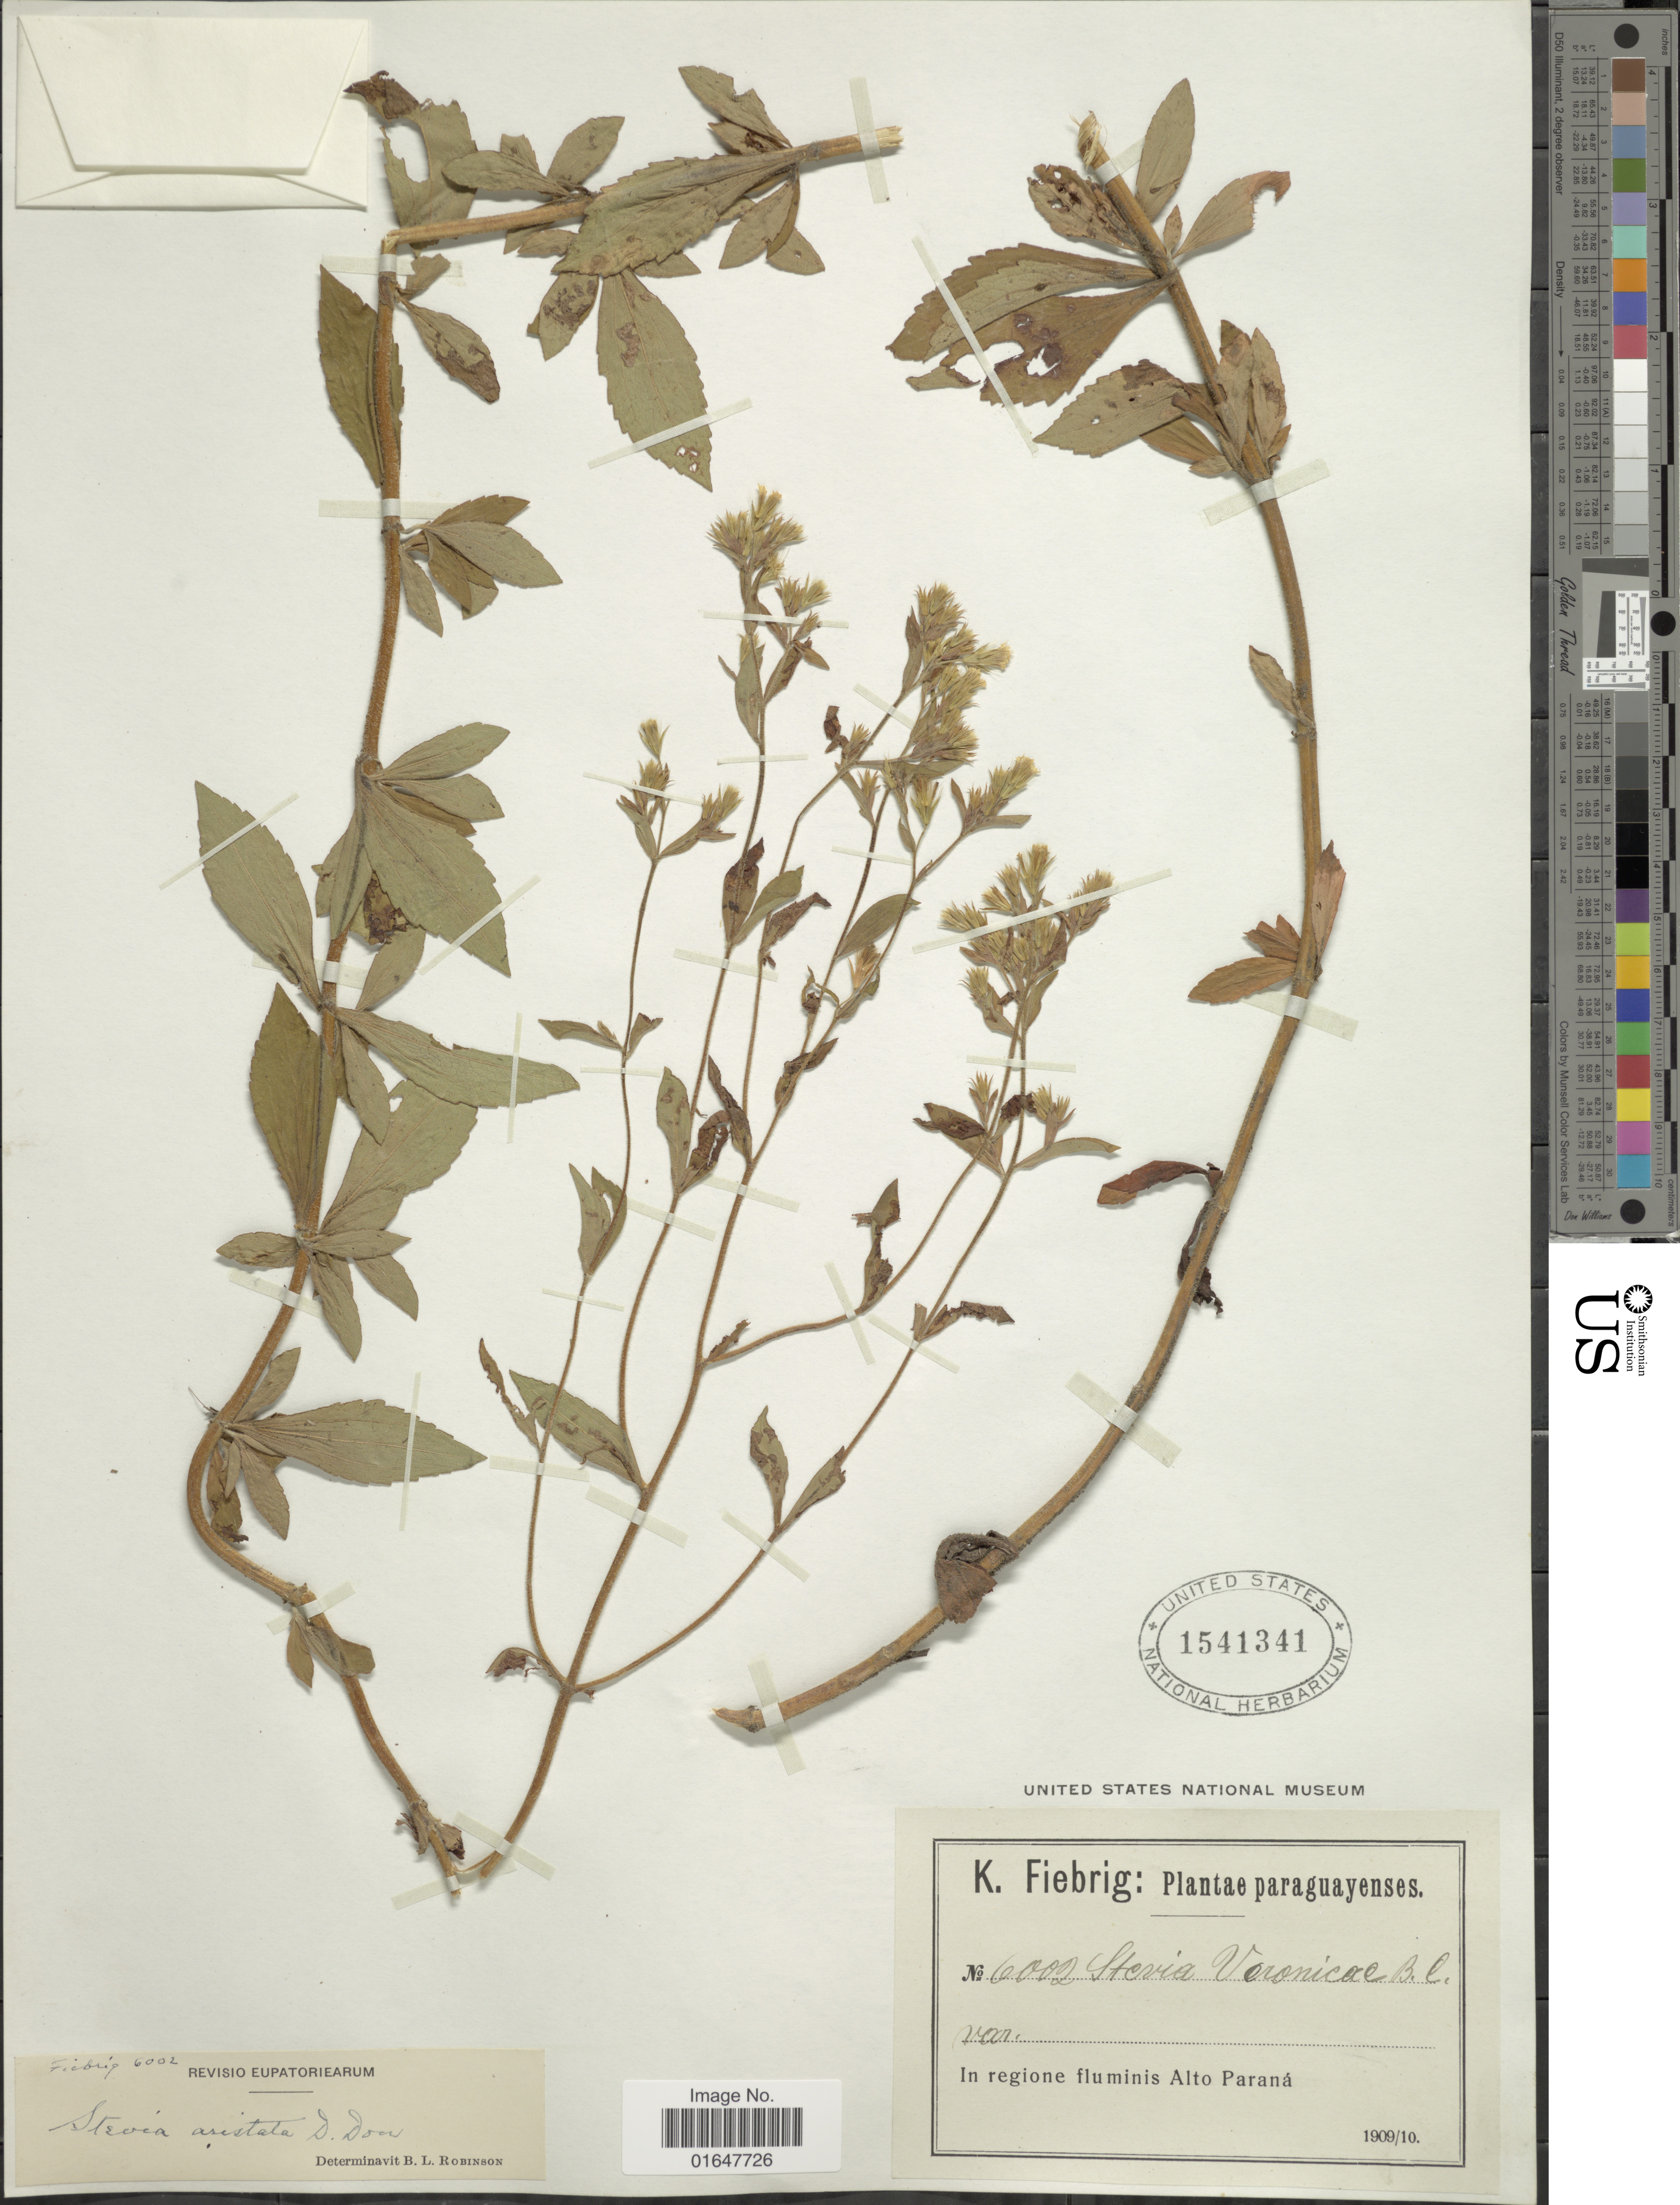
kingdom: Plantae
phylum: Tracheophyta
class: Magnoliopsida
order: Asterales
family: Asteraceae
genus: Stevia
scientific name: Stevia aristata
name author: D. Don ex Hook. & Arn.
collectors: K. Fiebrig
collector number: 6002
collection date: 1909/1910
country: Paraguay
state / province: Alto Parana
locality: Paraguayenses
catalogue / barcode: US 1541341